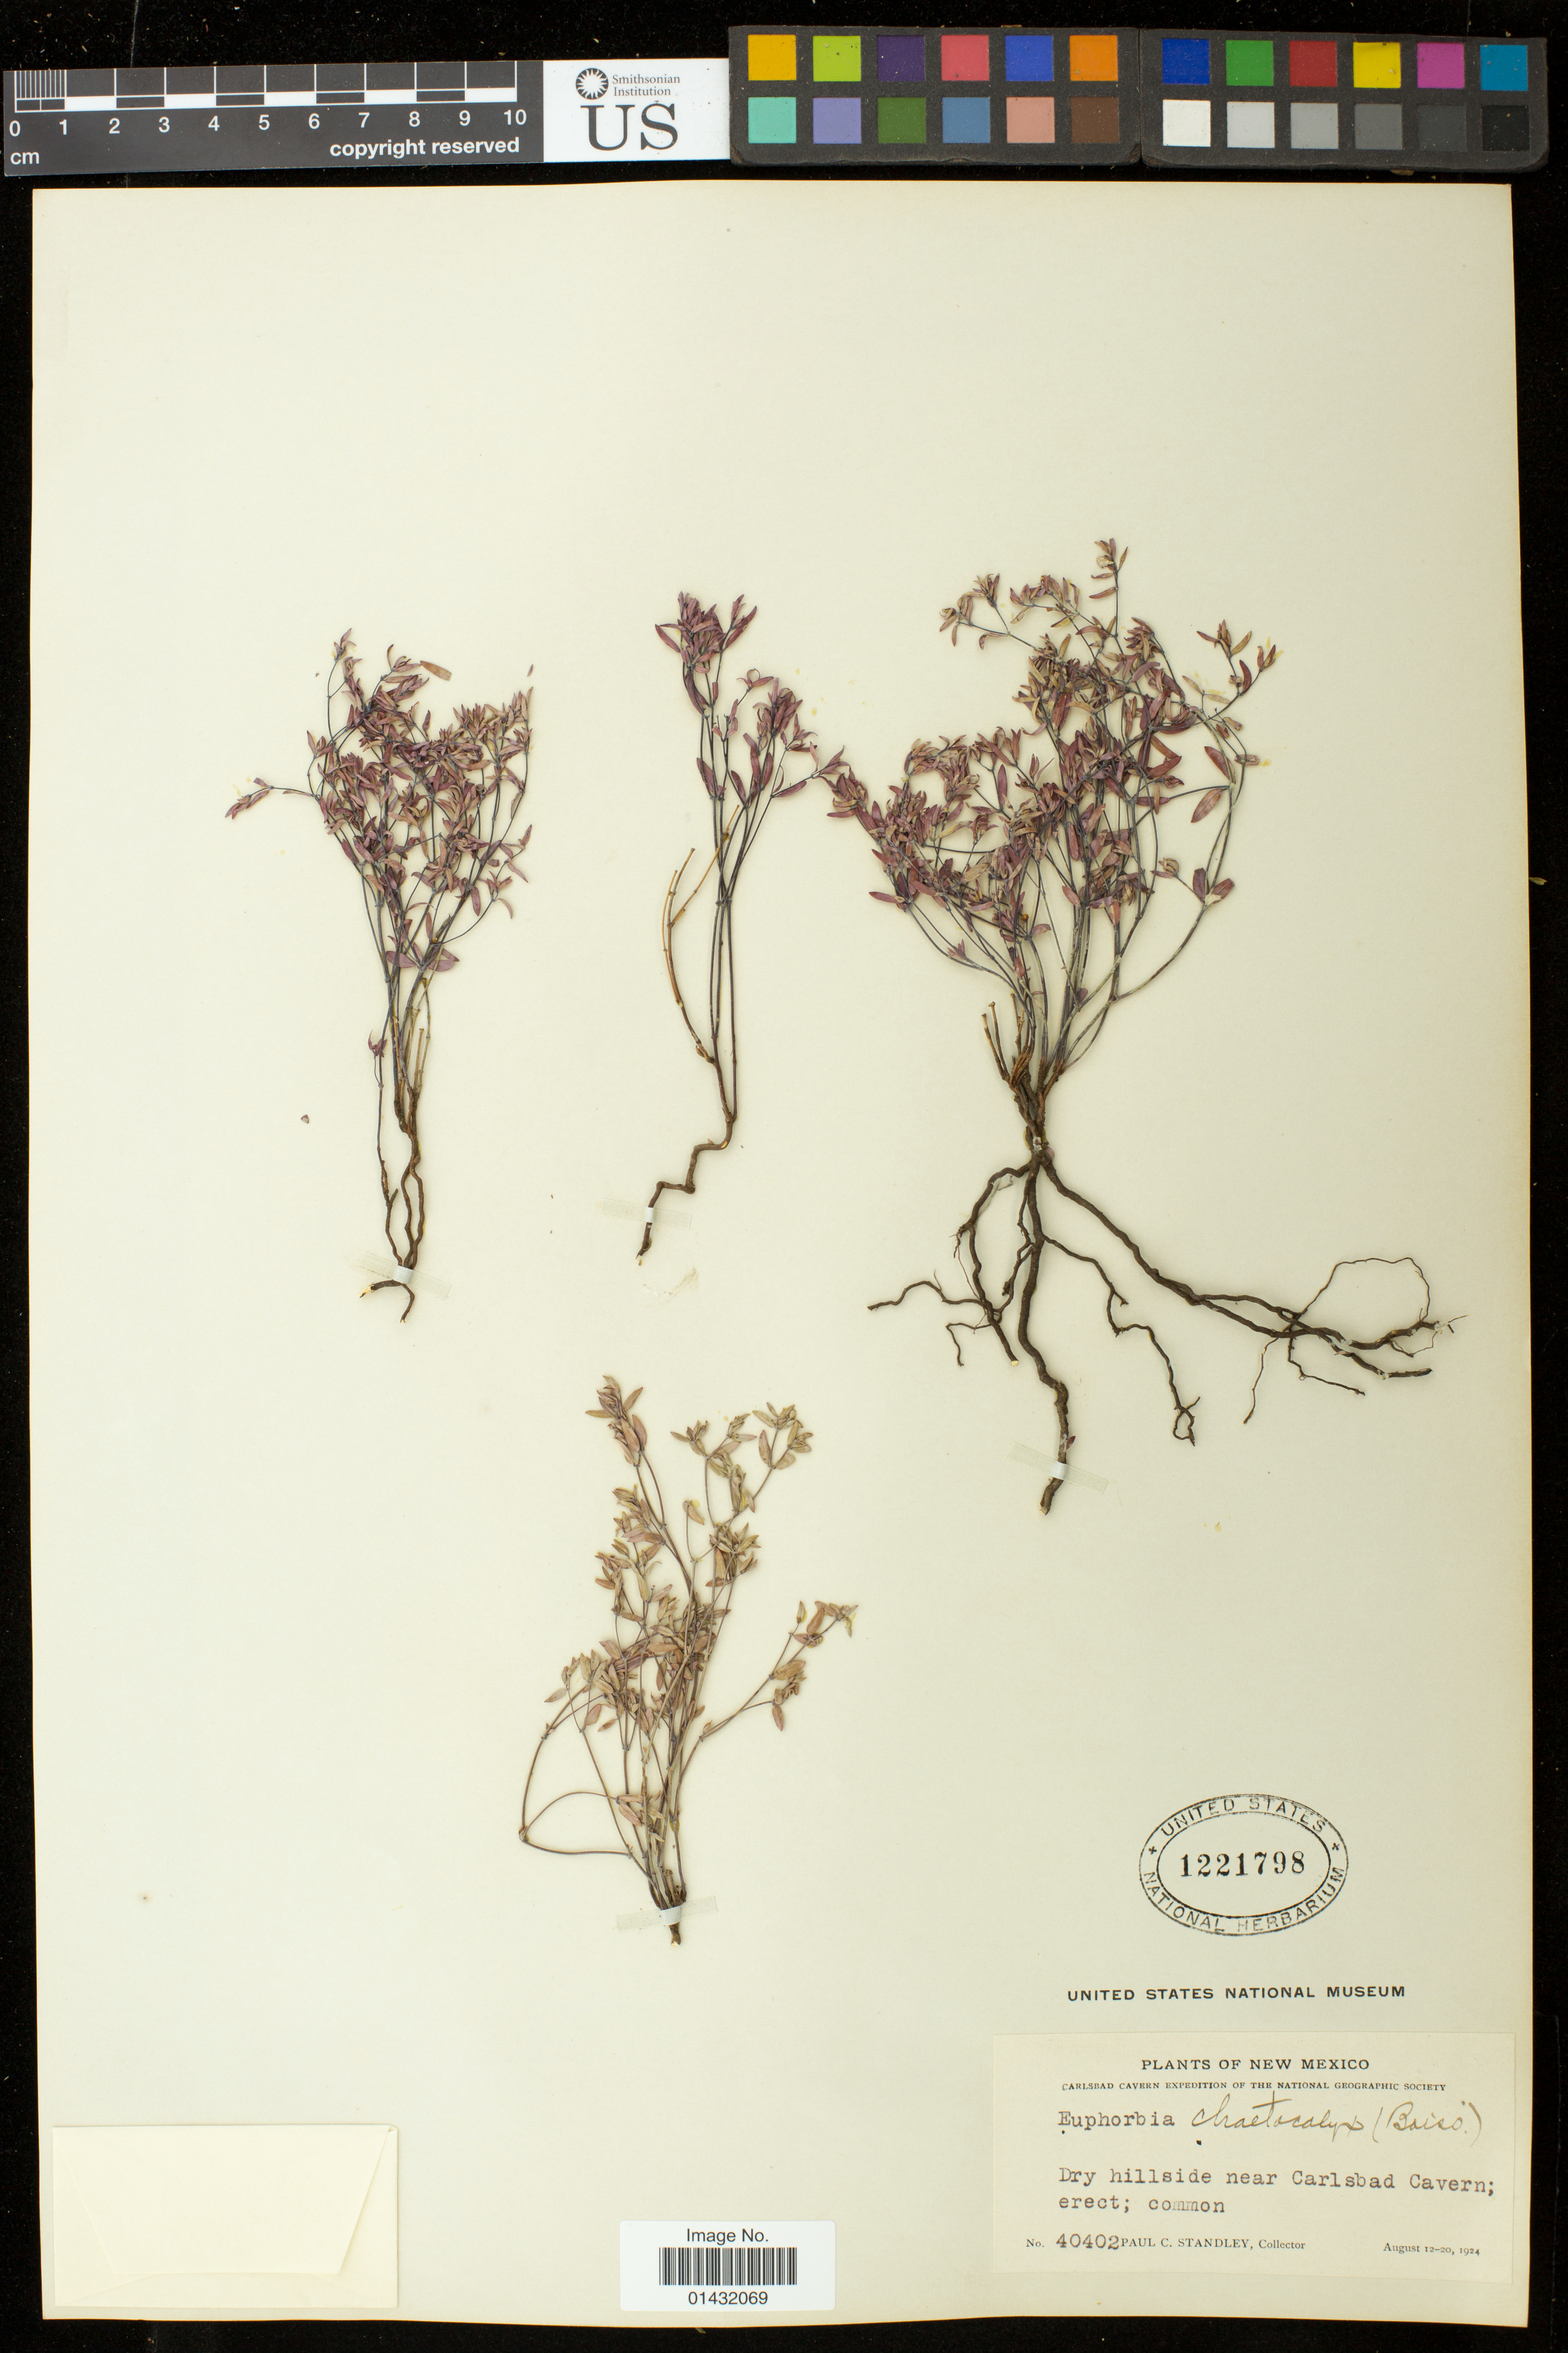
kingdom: Plantae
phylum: Tracheophyta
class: Magnoliopsida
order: Malpighiales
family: Euphorbiaceae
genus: Euphorbia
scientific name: Euphorbia chaetocalyx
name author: Tidestr.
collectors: P. C. Standley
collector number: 40402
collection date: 1924-08-12/1924-08-20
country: United States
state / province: New Mexico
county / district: Eddy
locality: Dry hillside near Carlsbad Cavern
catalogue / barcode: US 1221798